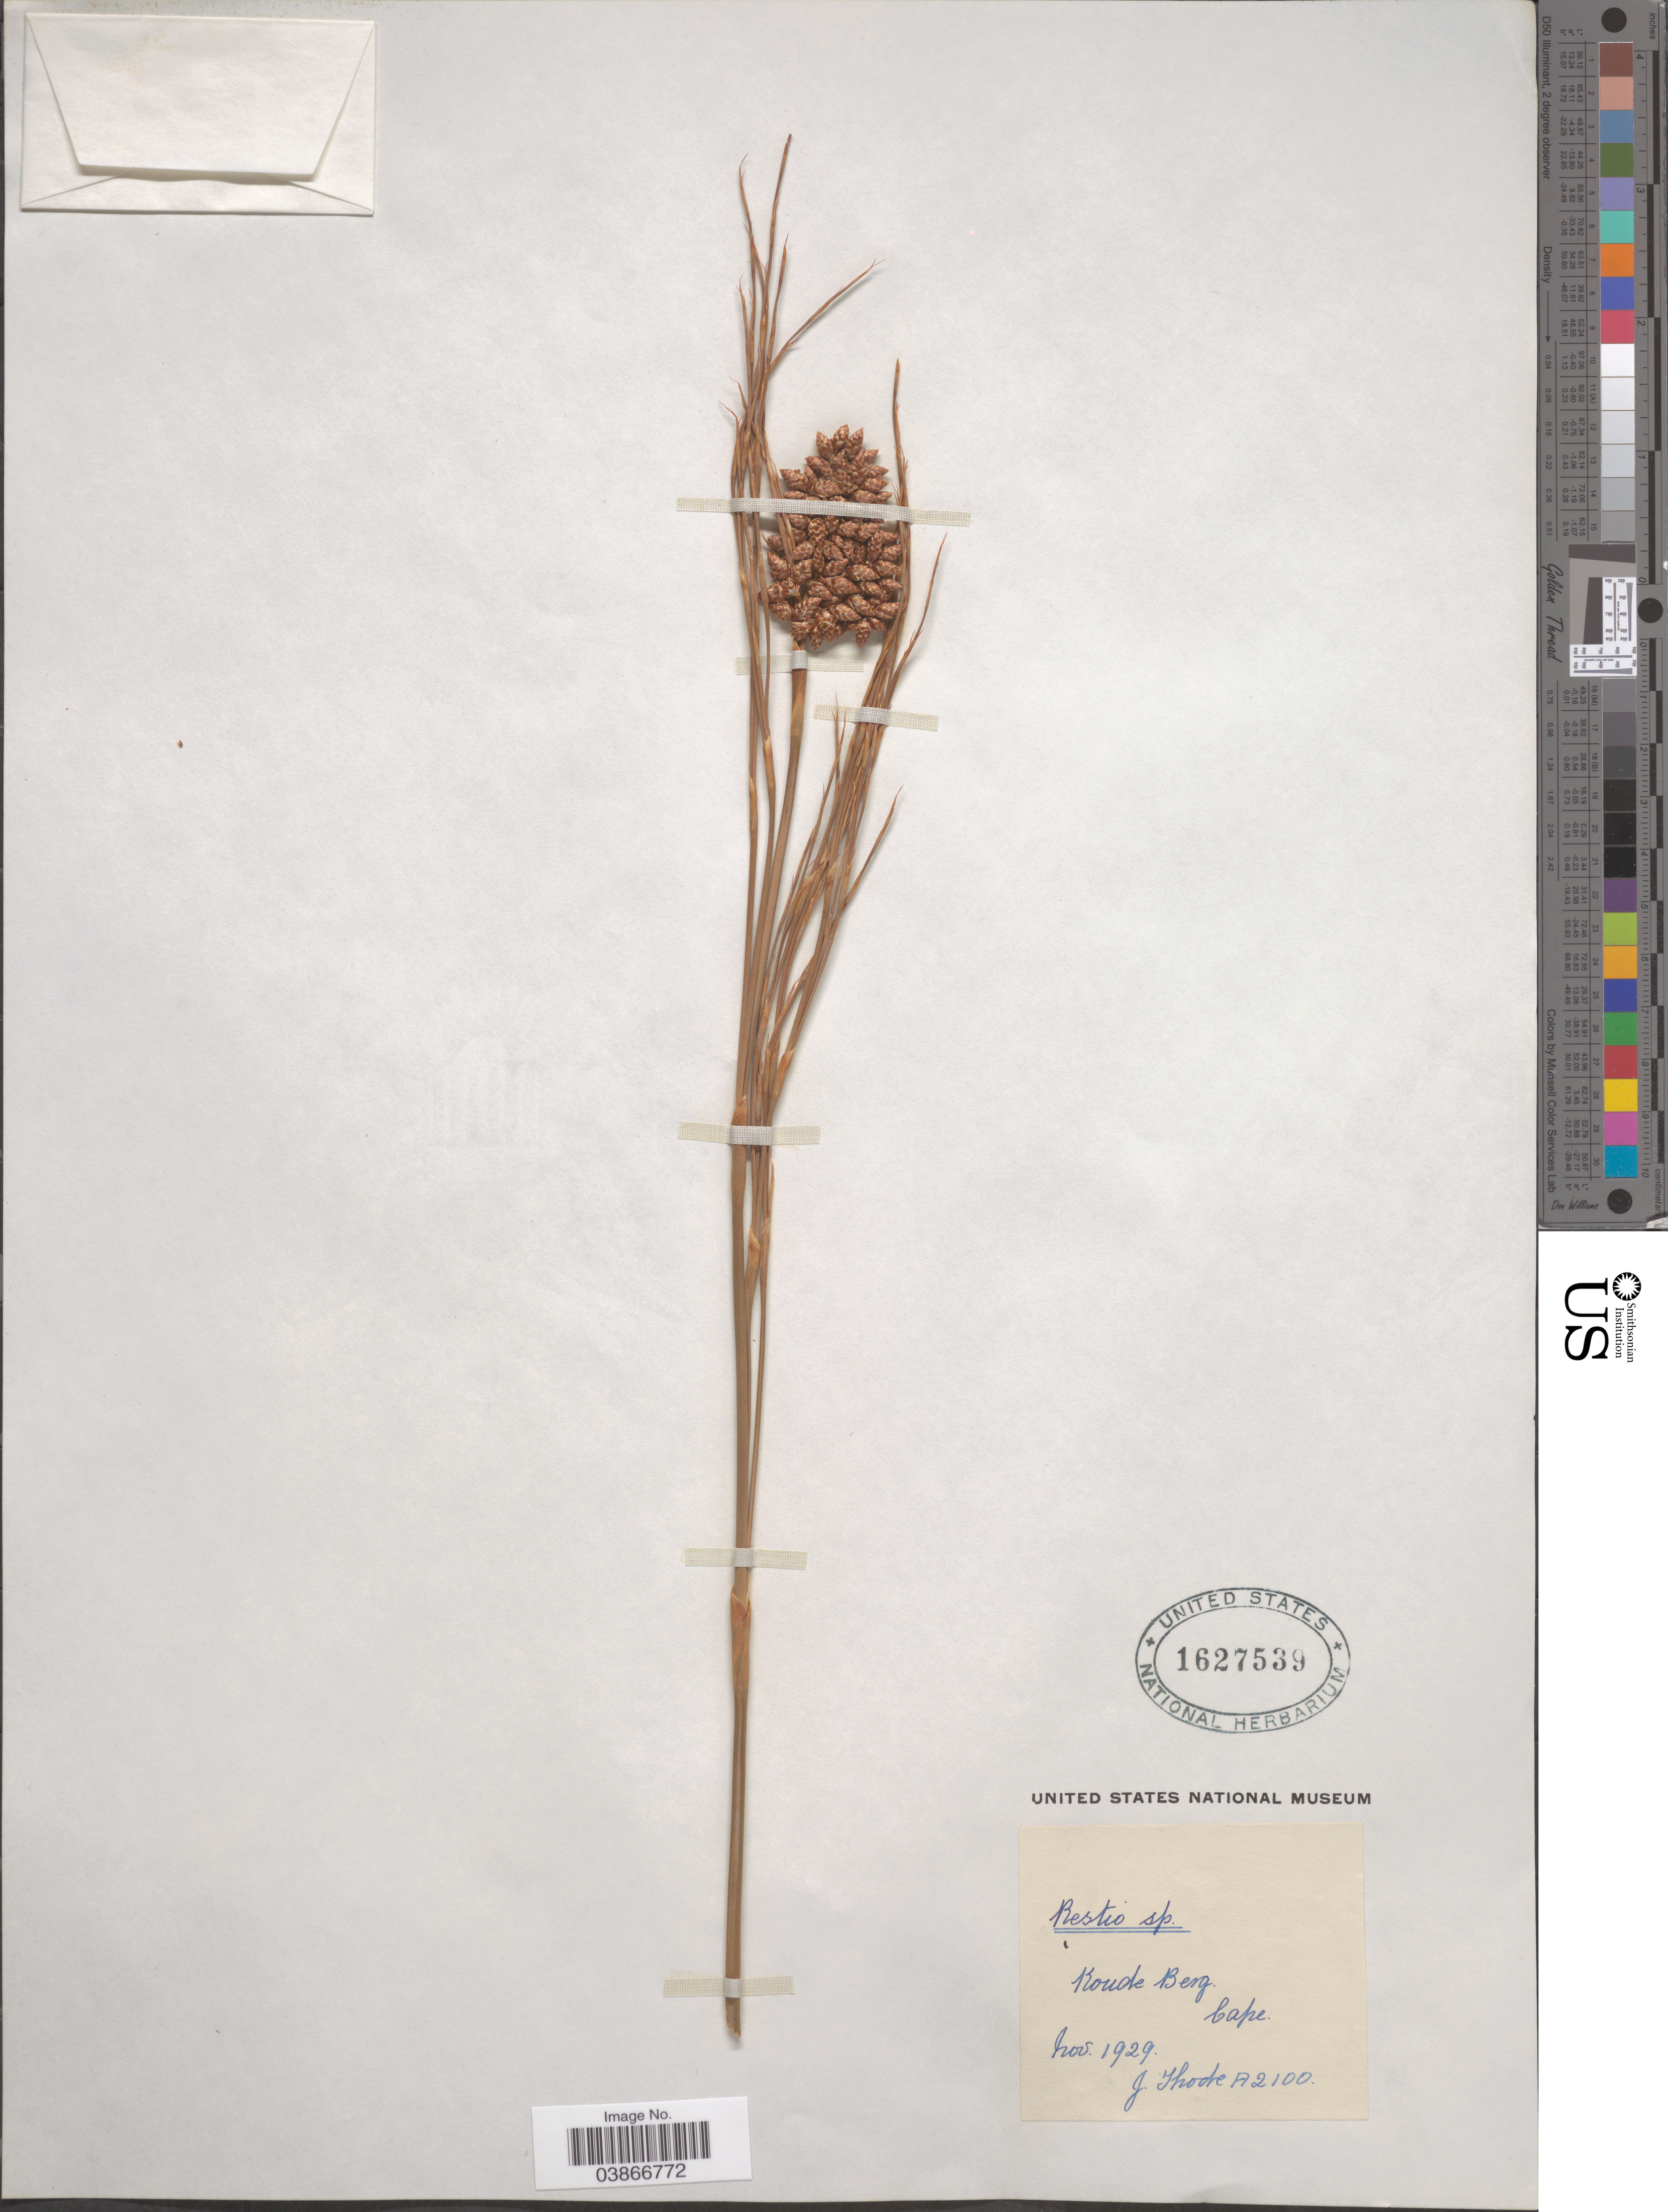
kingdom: Plantae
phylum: Tracheophyta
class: Liliopsida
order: Poales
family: Restionaceae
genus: Restio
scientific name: Restio sp.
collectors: J. Thode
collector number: A2100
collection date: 1929-11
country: South Africa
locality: Koude Berg. Cape.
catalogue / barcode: US 1627539